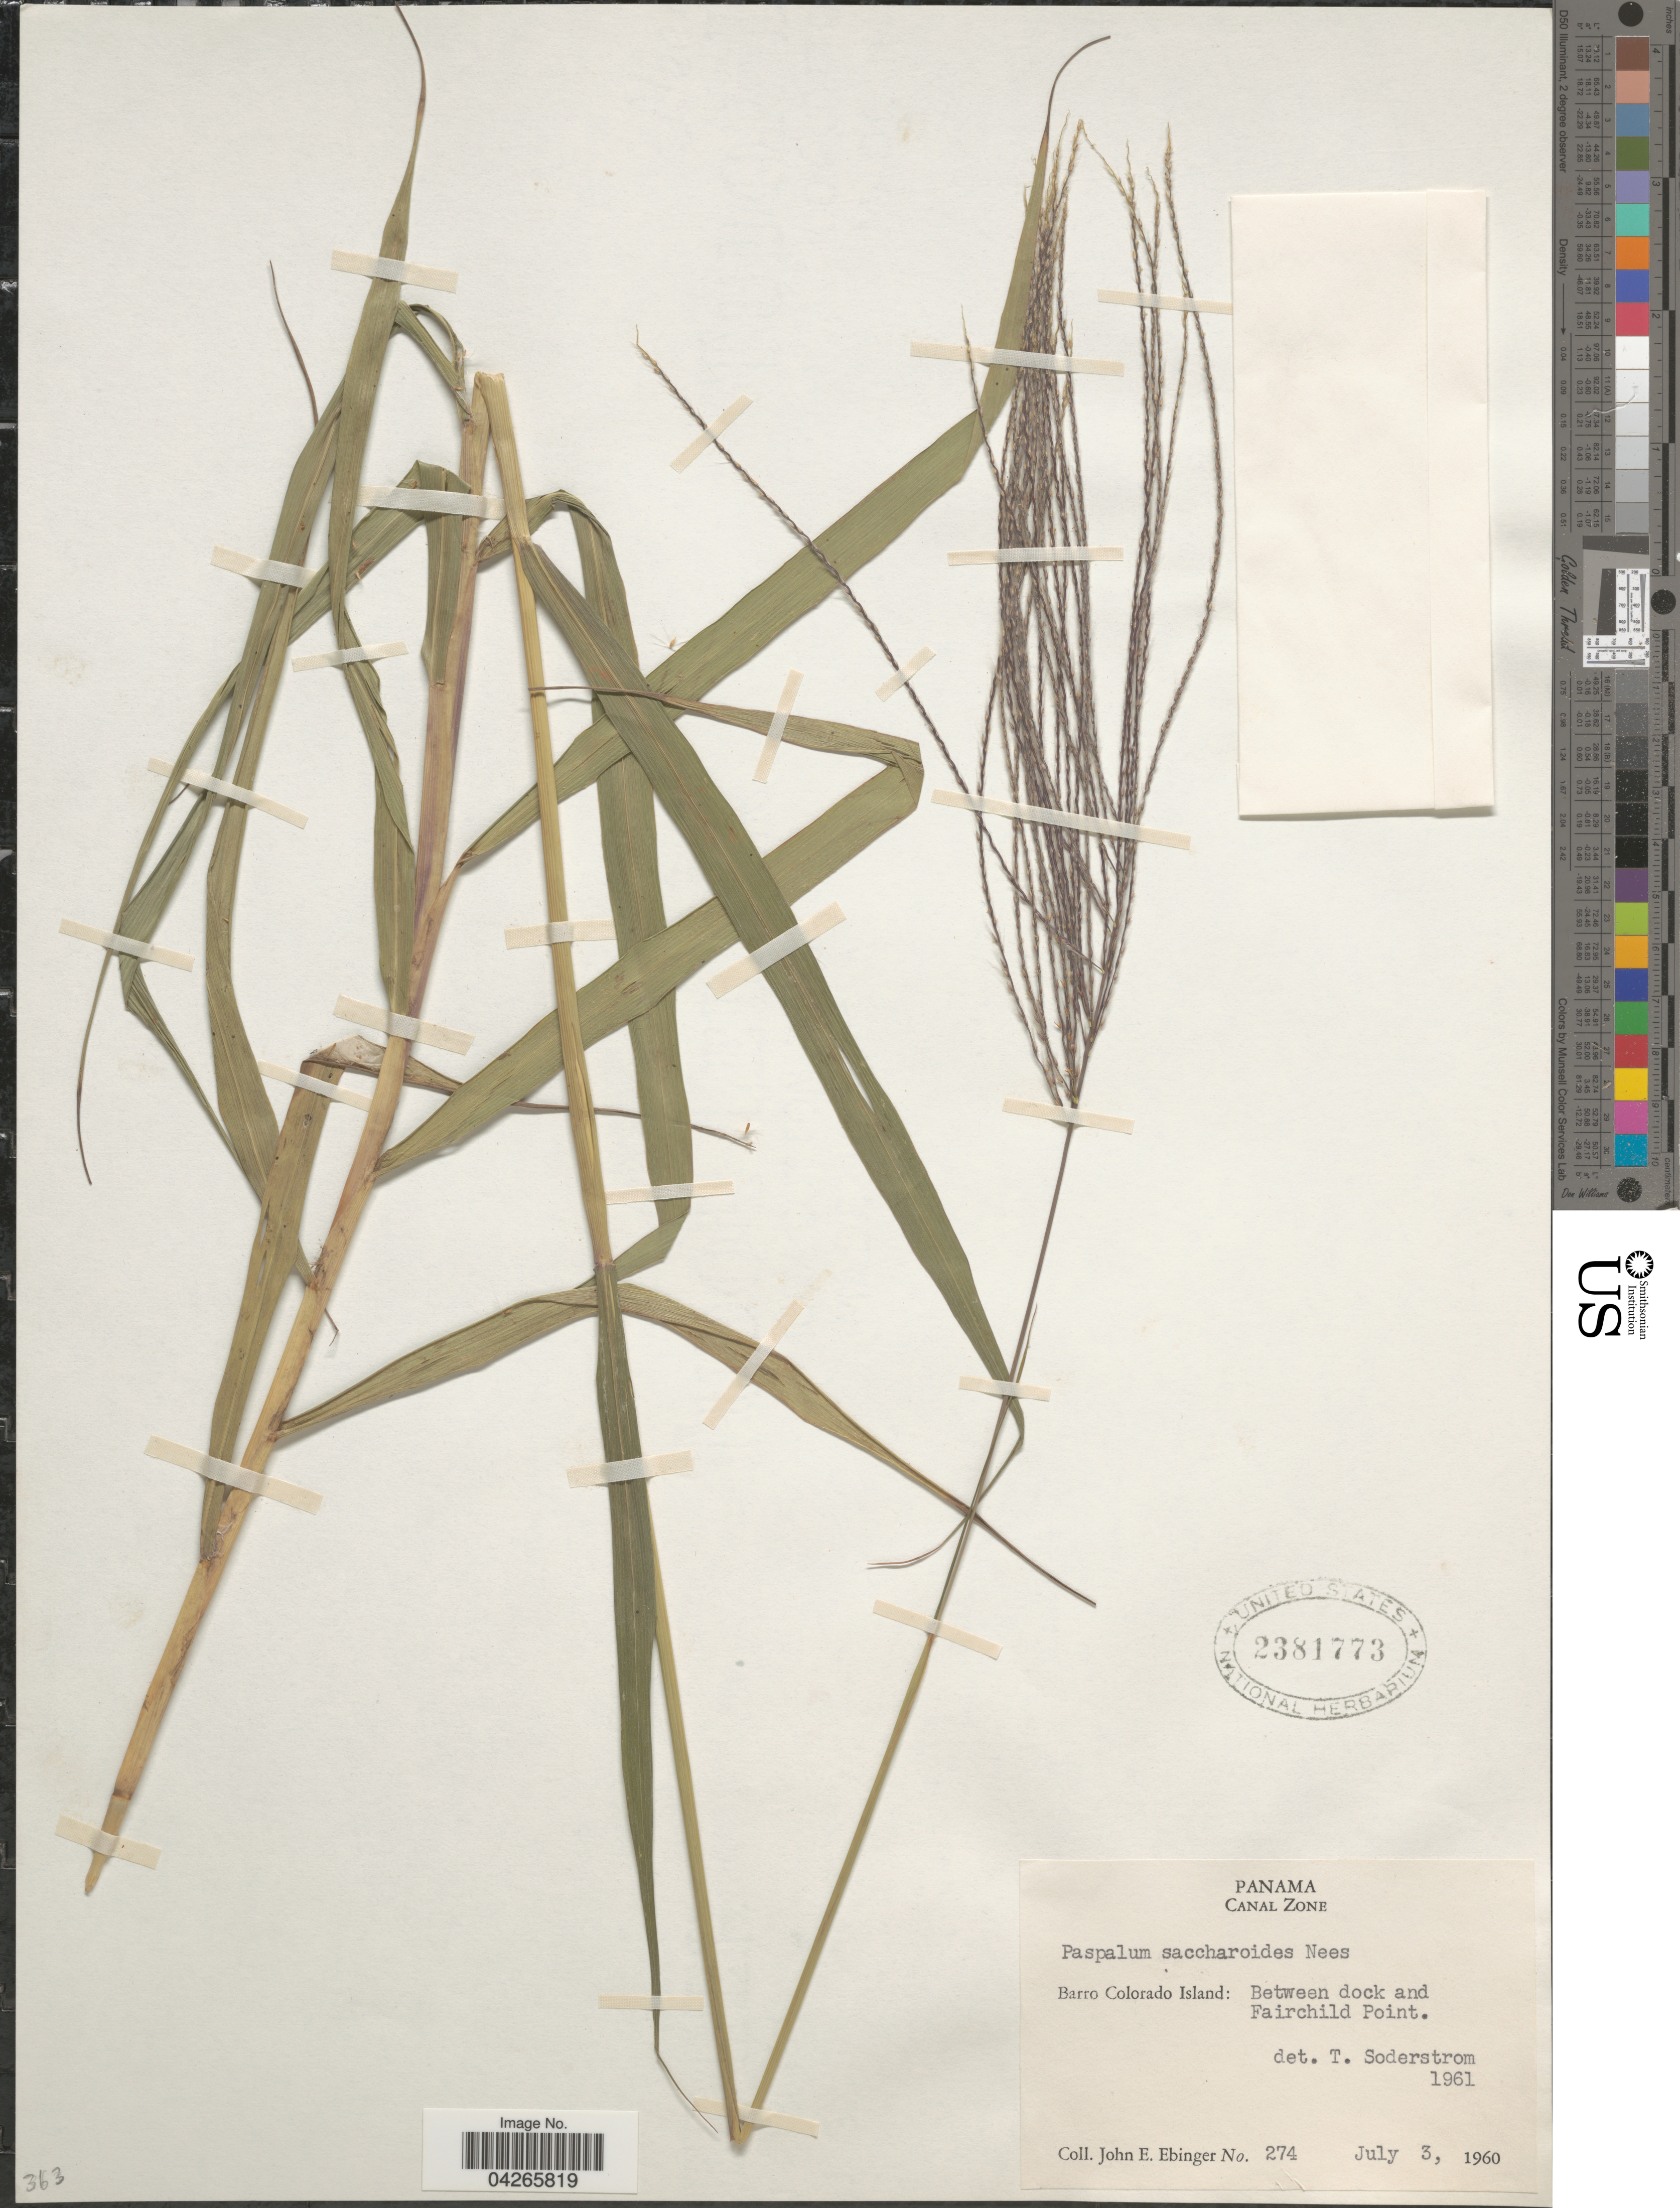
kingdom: Plantae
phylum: Tracheophyta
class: Liliopsida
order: Poales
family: Poaceae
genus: Paspalum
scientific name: Paspalum saccharoides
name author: Nees ex Trin.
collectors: J. Ebinger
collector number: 274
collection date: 1960-07-03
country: Panama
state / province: Panamá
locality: Canal Zone. Barro Colorado Island: Between dock and Fairchild Point.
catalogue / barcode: US 2381773